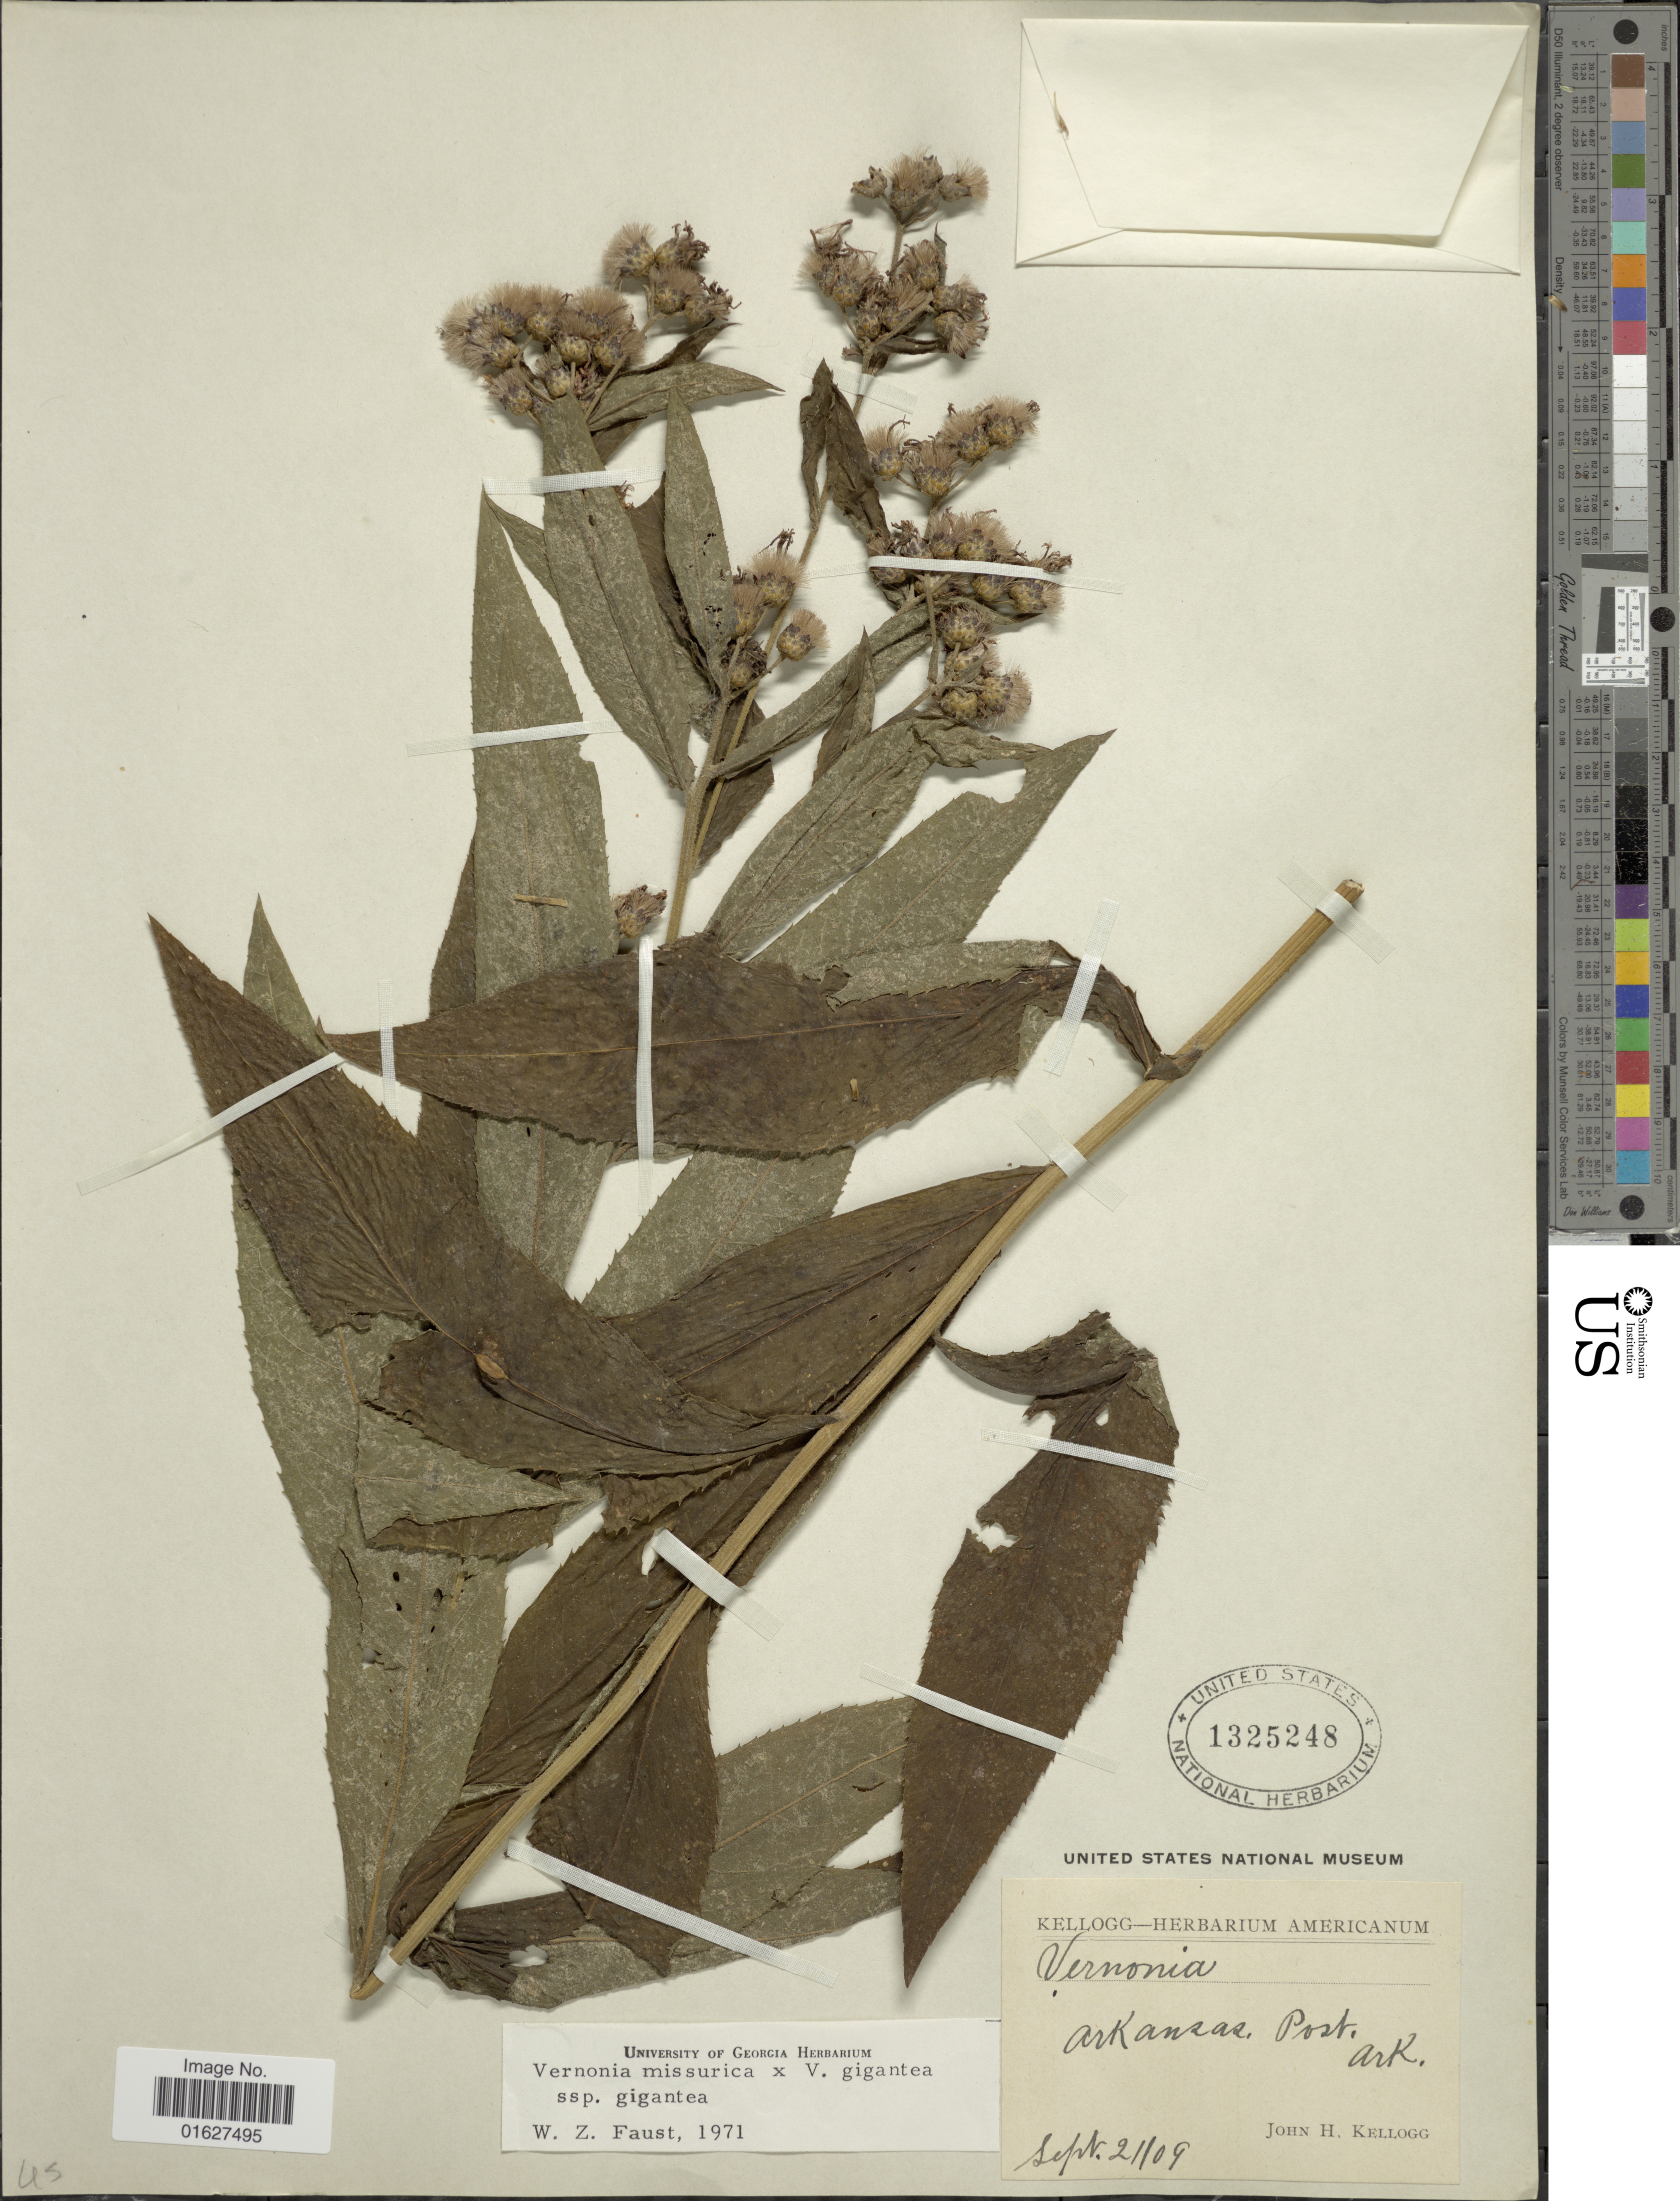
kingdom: Plantae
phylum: Tracheophyta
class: Magnoliopsida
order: Asterales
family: Asteraceae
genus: Vernonia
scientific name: Vernonia missurica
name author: Raf.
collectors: J. H. Kellogg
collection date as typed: Transcribed d/m/y: 21/9/9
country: United States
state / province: Arkansas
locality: Arkansas. Post. Ark.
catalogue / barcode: US 1325248